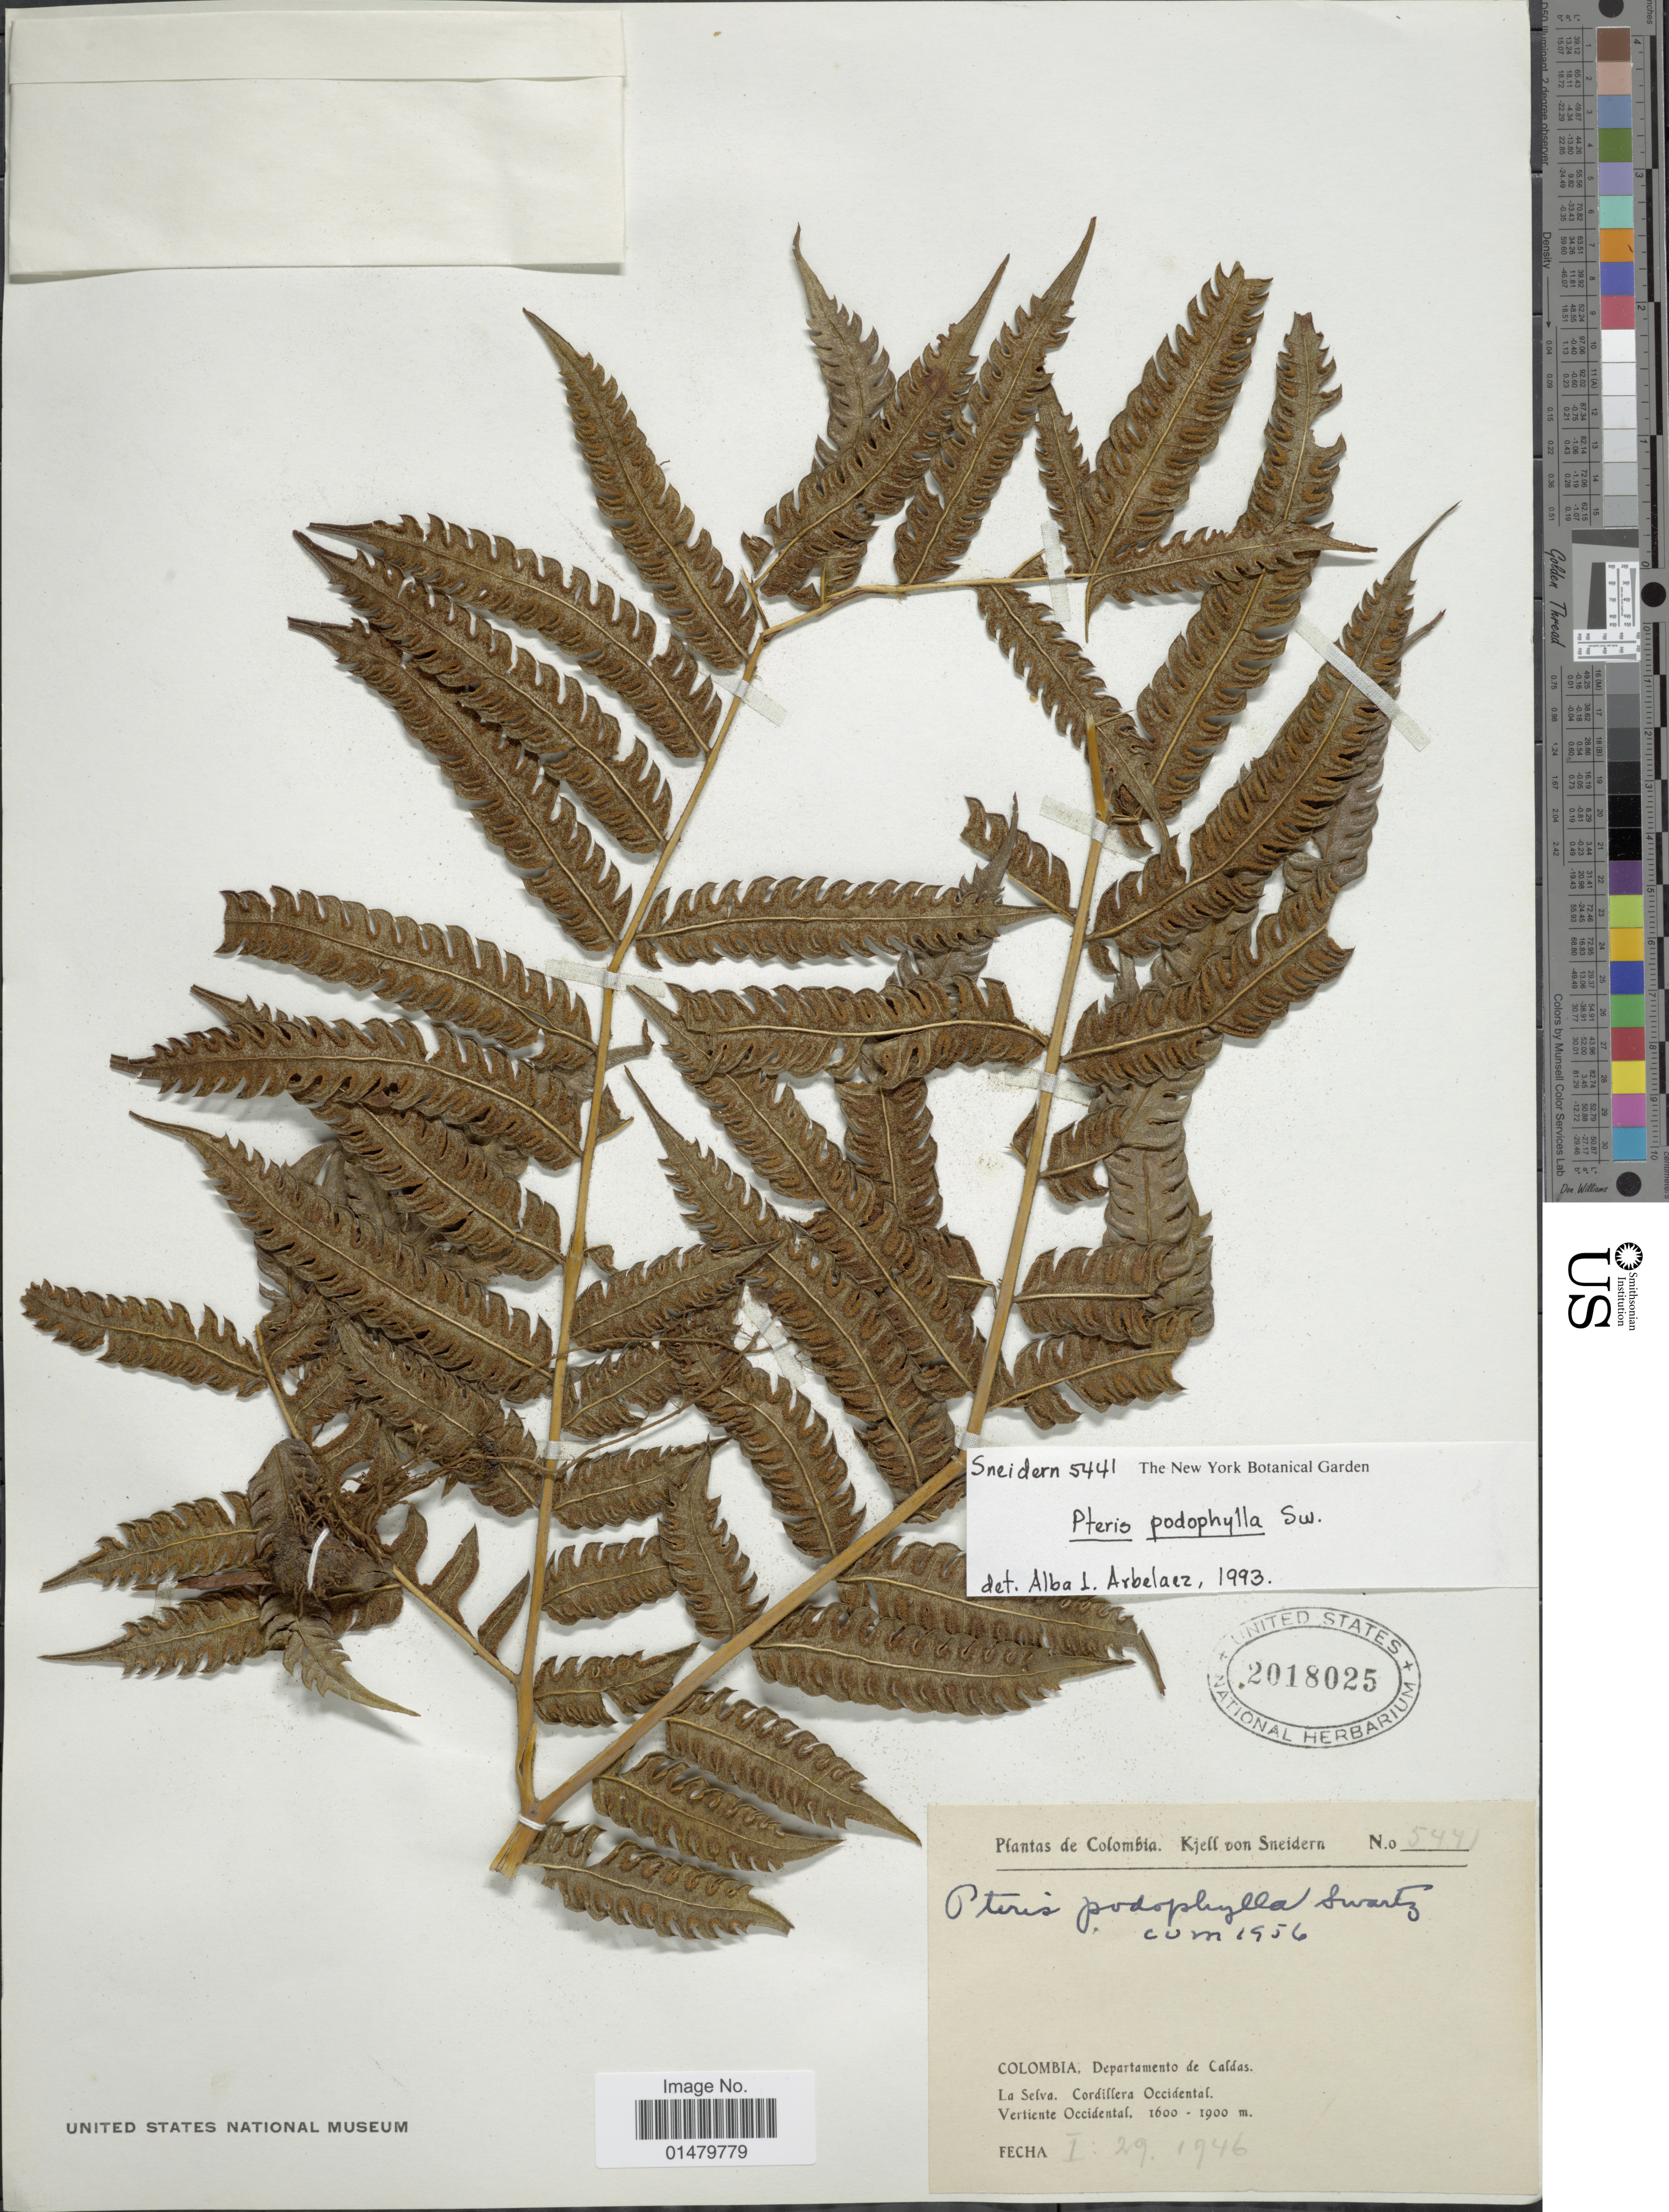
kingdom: Plantae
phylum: Tracheophyta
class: Polypodiopsida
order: Polypodiales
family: Pteridaceae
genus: Pteris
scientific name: Pteris podophylla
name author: Sw.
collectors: K. von Sneidern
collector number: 5441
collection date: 1946-01-29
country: Colombia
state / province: Caldas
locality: Departamento de Caldas. La Selva. Cordillera Occidental. Vertiente Occidental.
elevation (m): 1600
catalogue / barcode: US 2018025